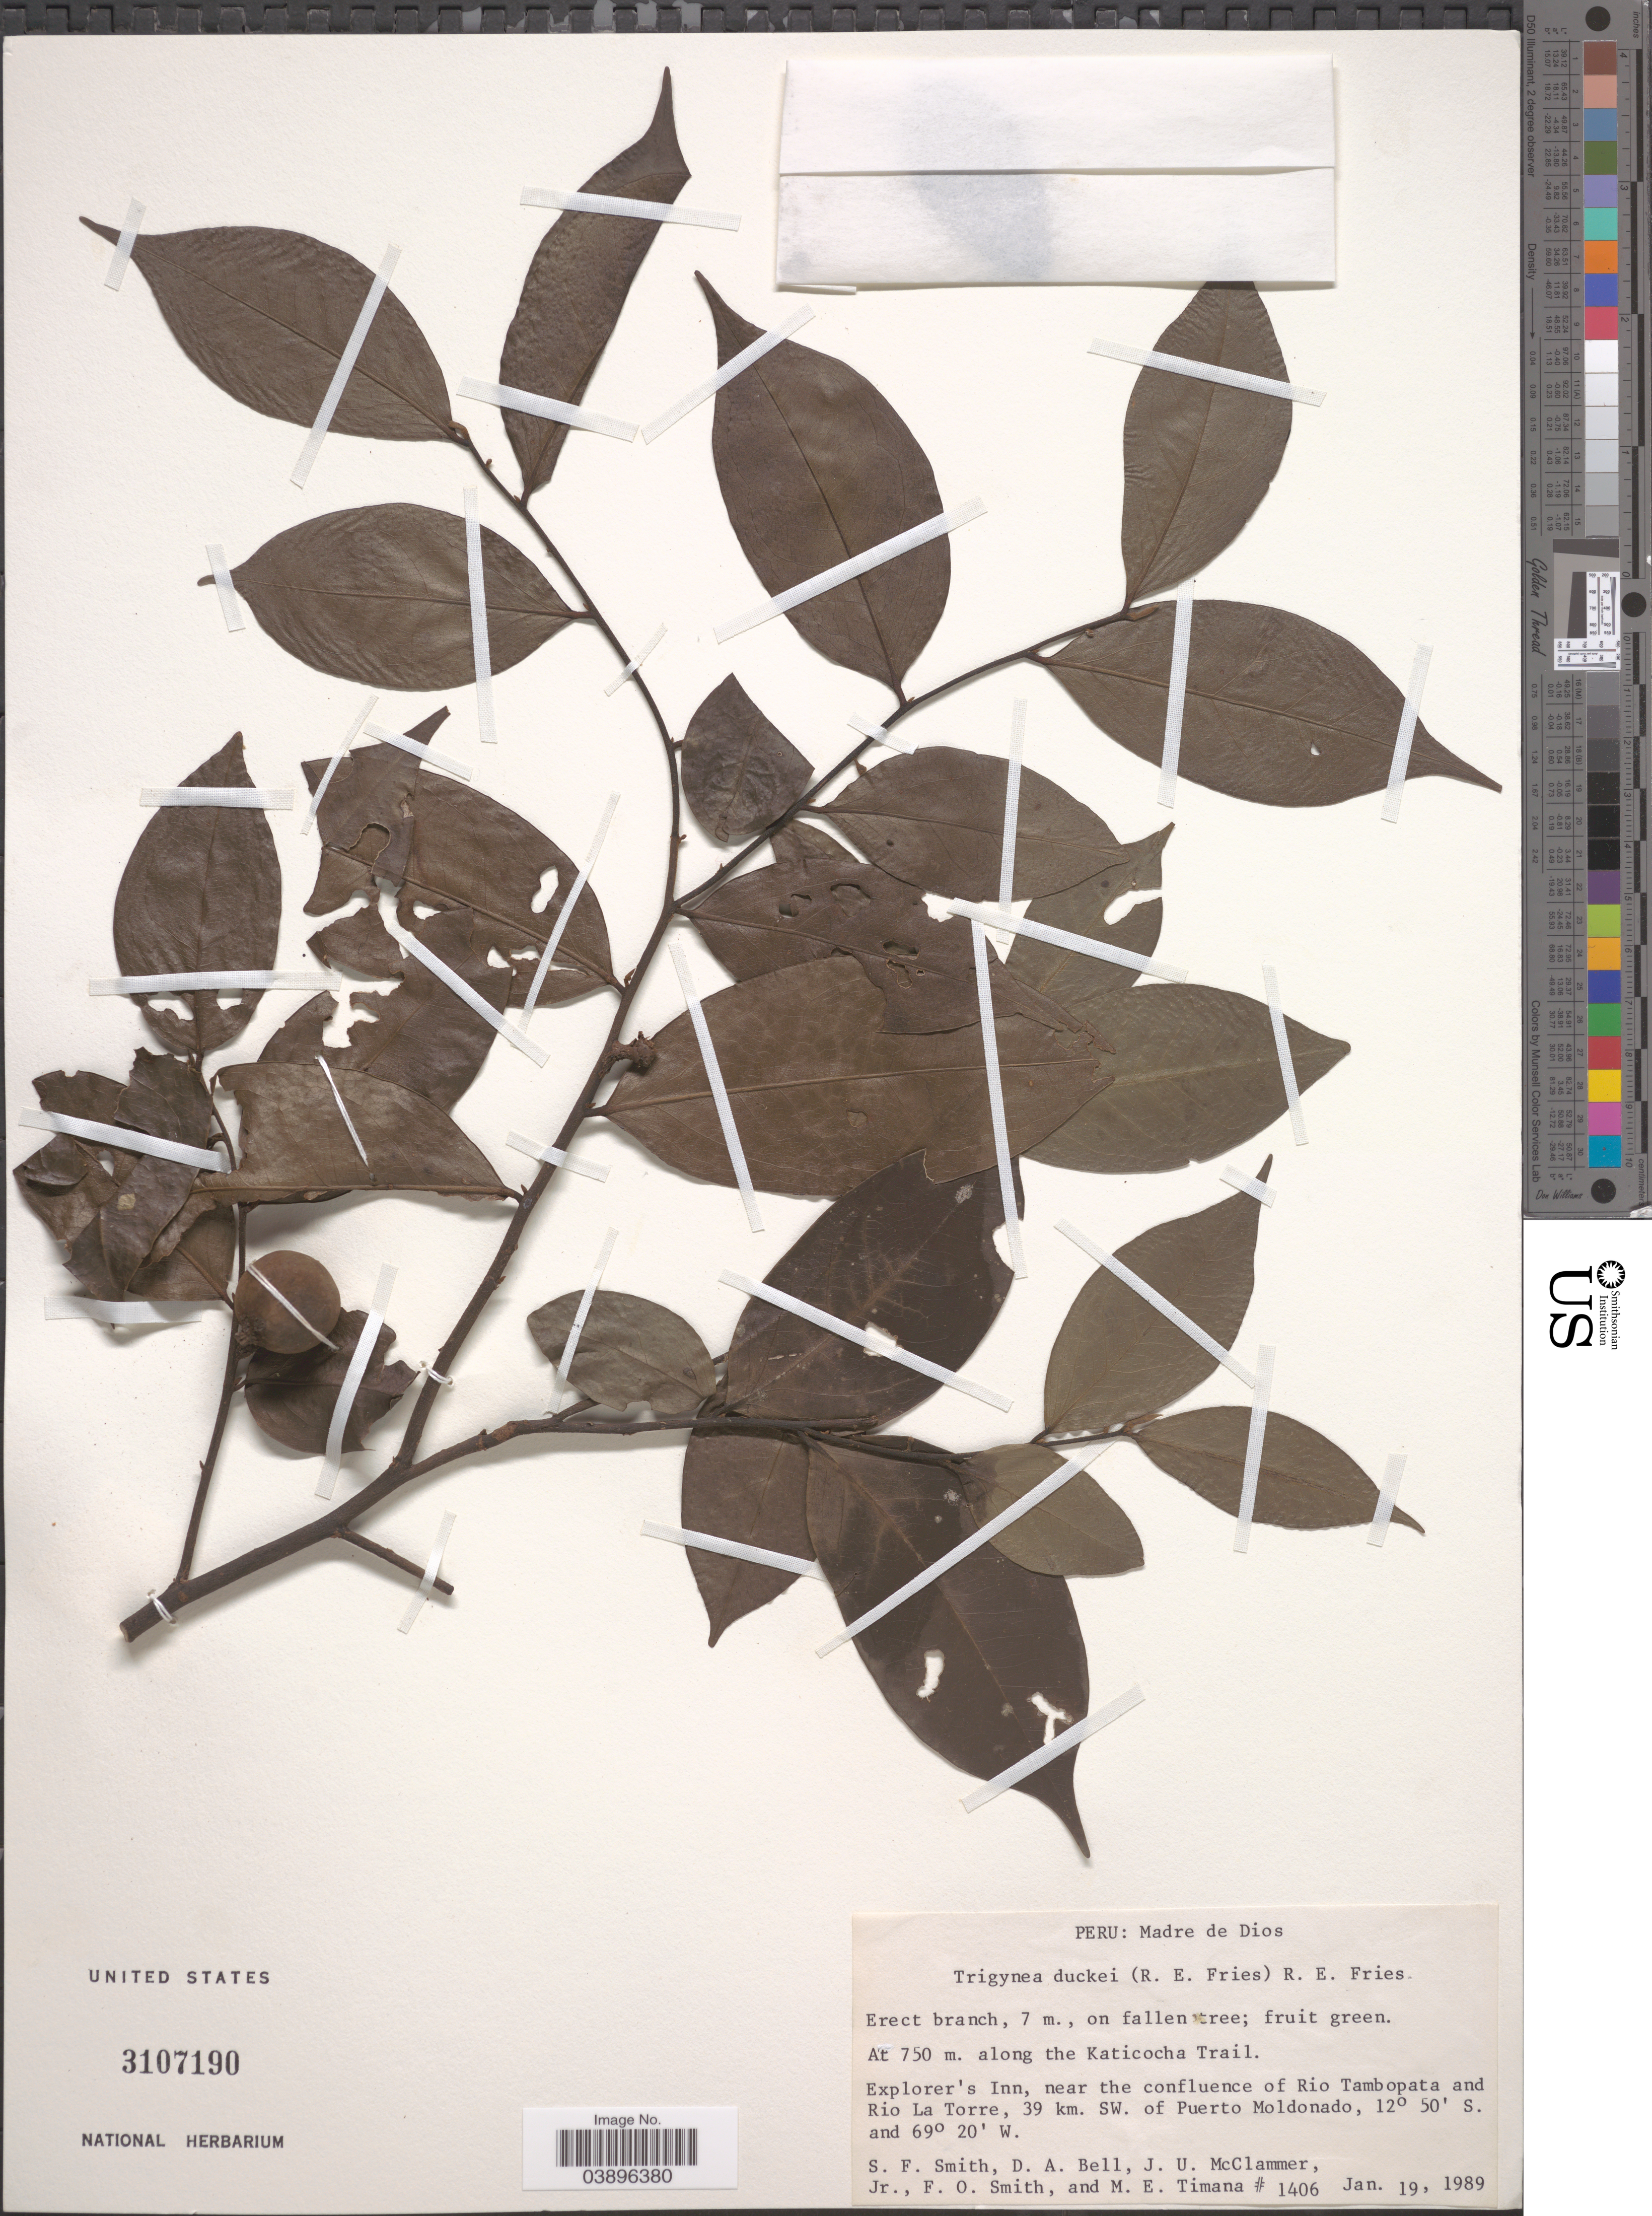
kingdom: Plantae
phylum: Tracheophyta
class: Magnoliopsida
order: Magnoliales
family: Annonaceae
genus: Trigynaea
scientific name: Trigynaea duckei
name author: (R.E. Fr.) R.E. Fr.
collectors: S.F. Smith, D. A. Bell, J. McClammer Jr. & F. Smith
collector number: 1406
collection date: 1989-01-19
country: Peru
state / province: Madre de Dios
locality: Along the Katicocha Trail. Explorer's Inn, near the confluence of Rio Tambopata and Rio La Torre, 39 km. SW. of Puerto Moldonado.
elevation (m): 750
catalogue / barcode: US 3107190